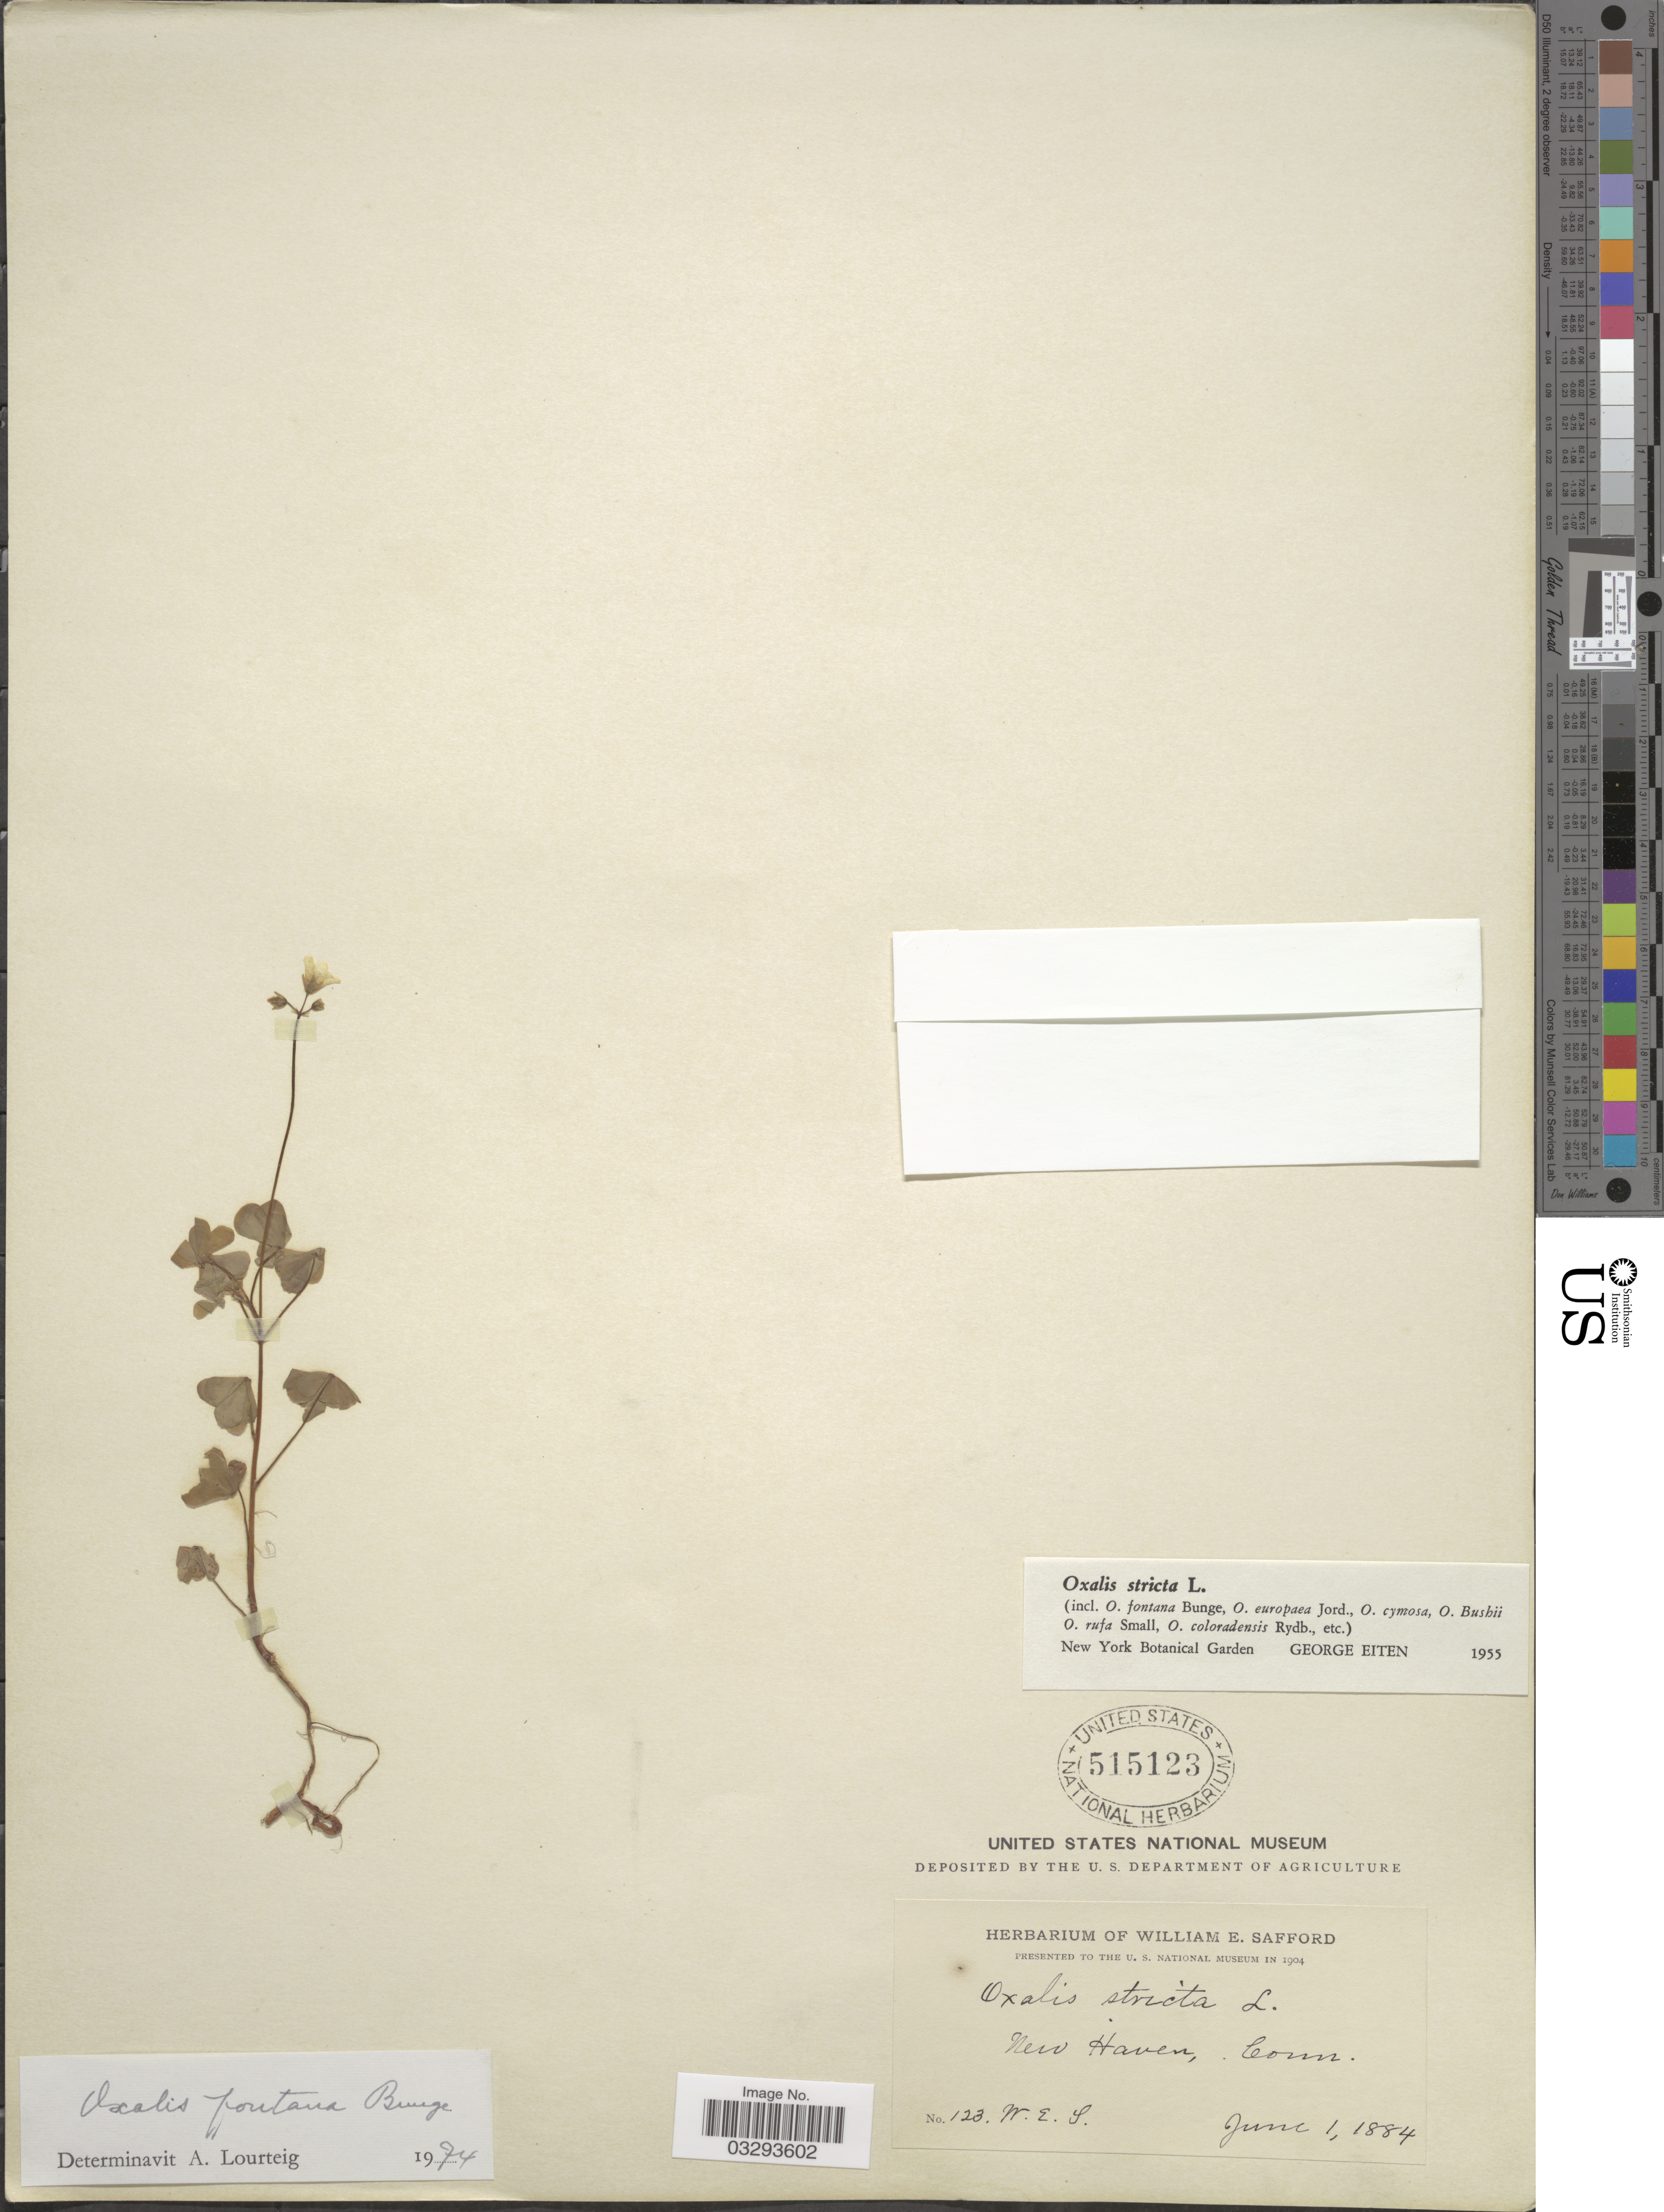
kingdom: Plantae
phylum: Tracheophyta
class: Magnoliopsida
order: Oxalidales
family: Oxalidaceae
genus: Oxalis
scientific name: Oxalis fontana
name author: Bunge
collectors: W. E. Safford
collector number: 123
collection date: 1884-06-01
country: United States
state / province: Connecticut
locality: New Haven.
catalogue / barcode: US 515123